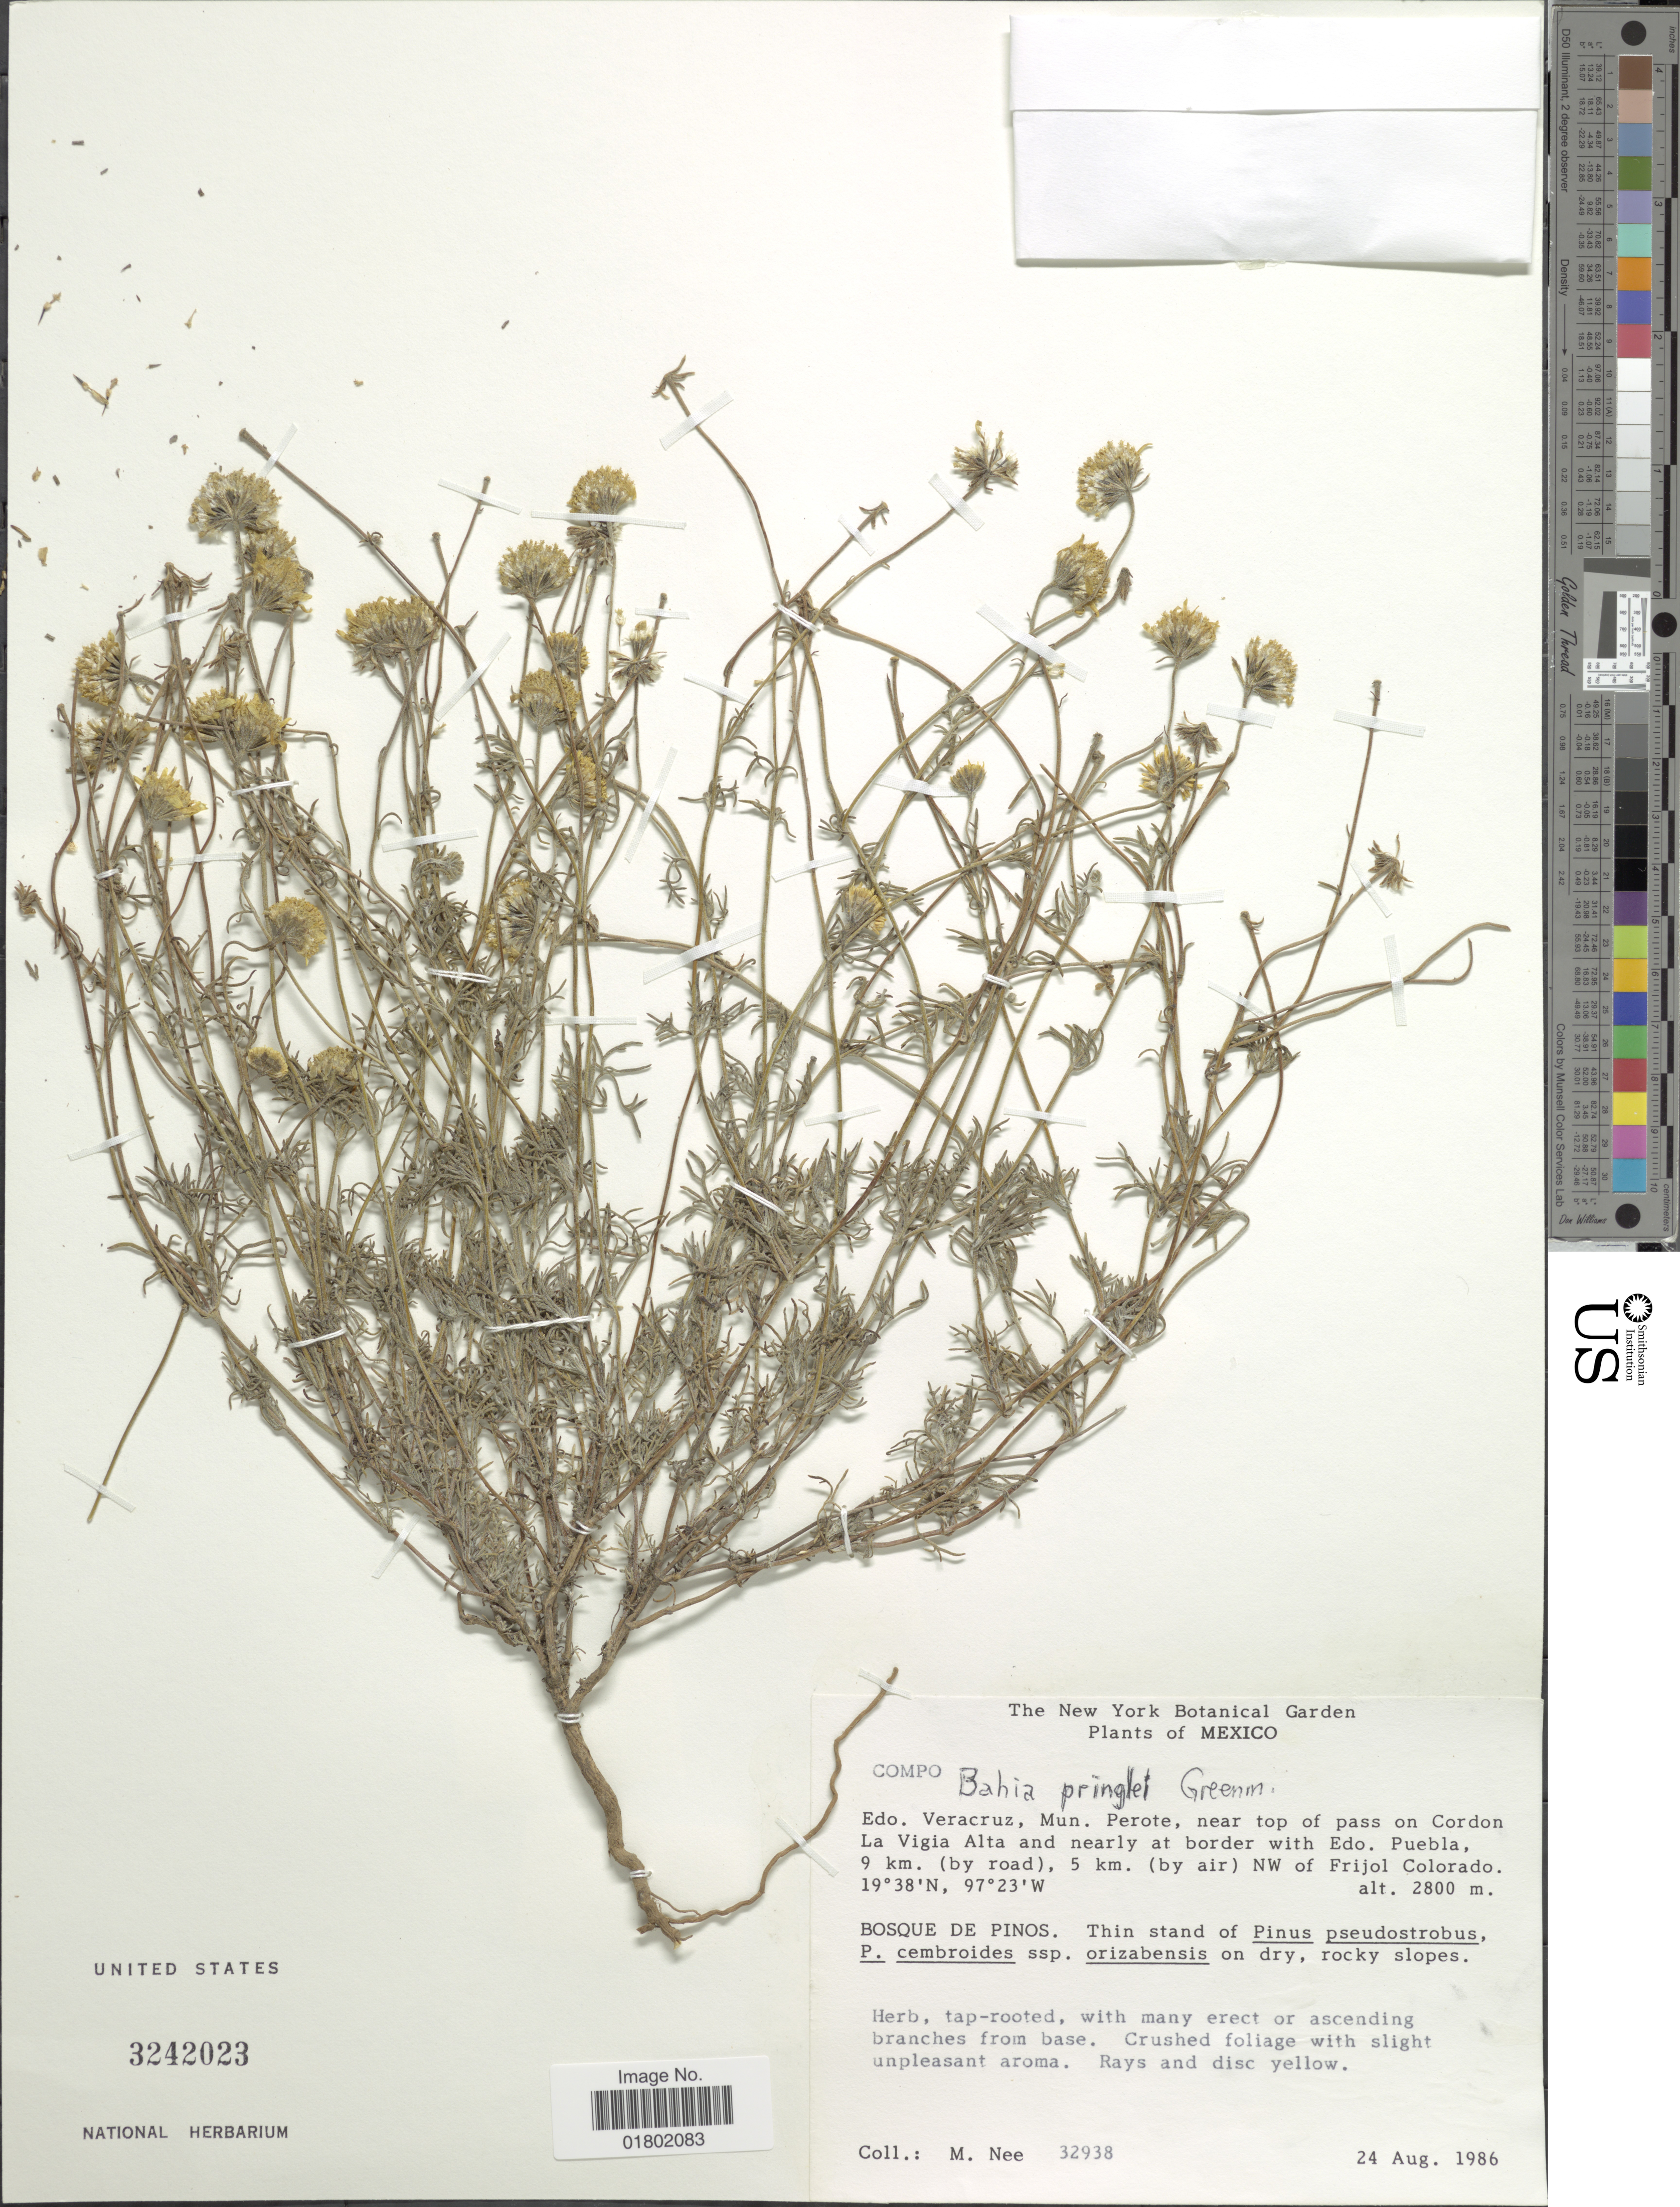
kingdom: Plantae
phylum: Tracheophyta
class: Magnoliopsida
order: Asterales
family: Asteraceae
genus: Bahia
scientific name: Bahia pringlei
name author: Greenm.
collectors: M. Nee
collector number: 32938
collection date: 1986-08-24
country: Mexico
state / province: Veracruz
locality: Mun. Perote, near top of pass on Cordon La Vigia Alta and nearly at border with Edo. Puebla, 9 km. (by road), 5 km. (by air) NW of Frijol Colorado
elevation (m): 2800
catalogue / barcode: US 3242023